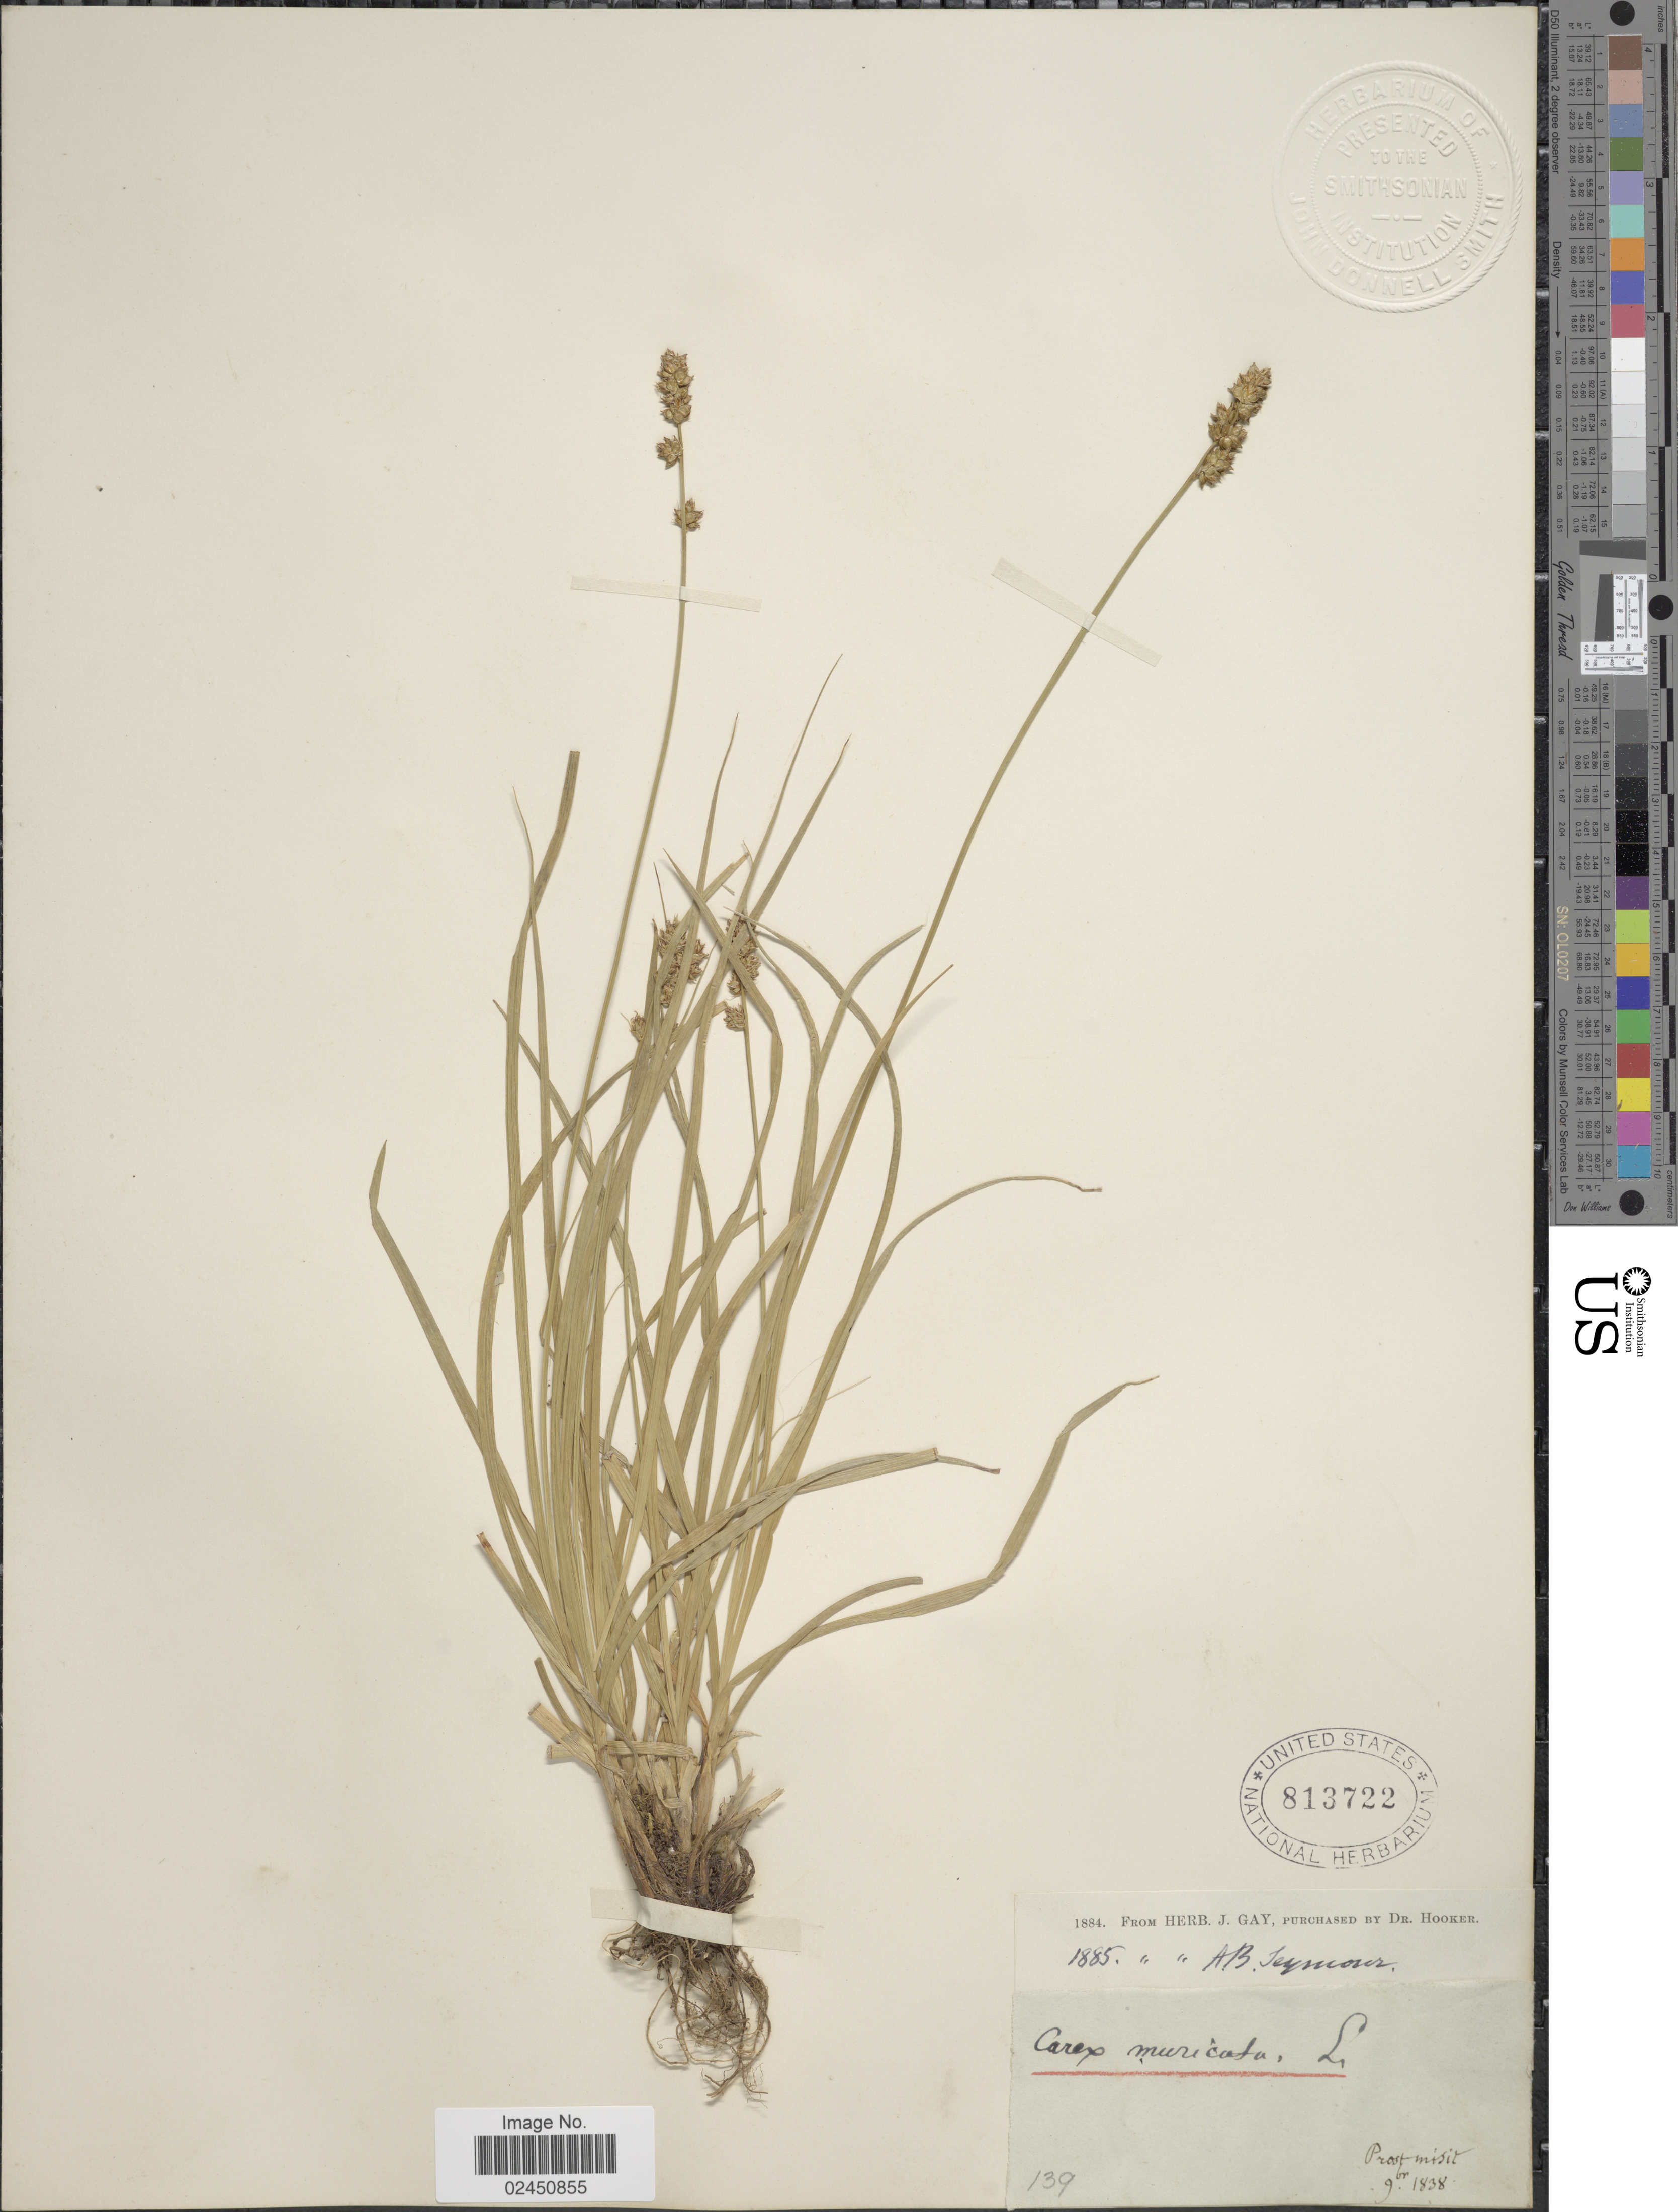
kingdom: Plantae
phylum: Tracheophyta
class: Liliopsida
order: Poales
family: Cyperaceae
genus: Carex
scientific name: Carex muricata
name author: L.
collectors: -. Prost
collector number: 139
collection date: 1838-09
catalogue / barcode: US 813722